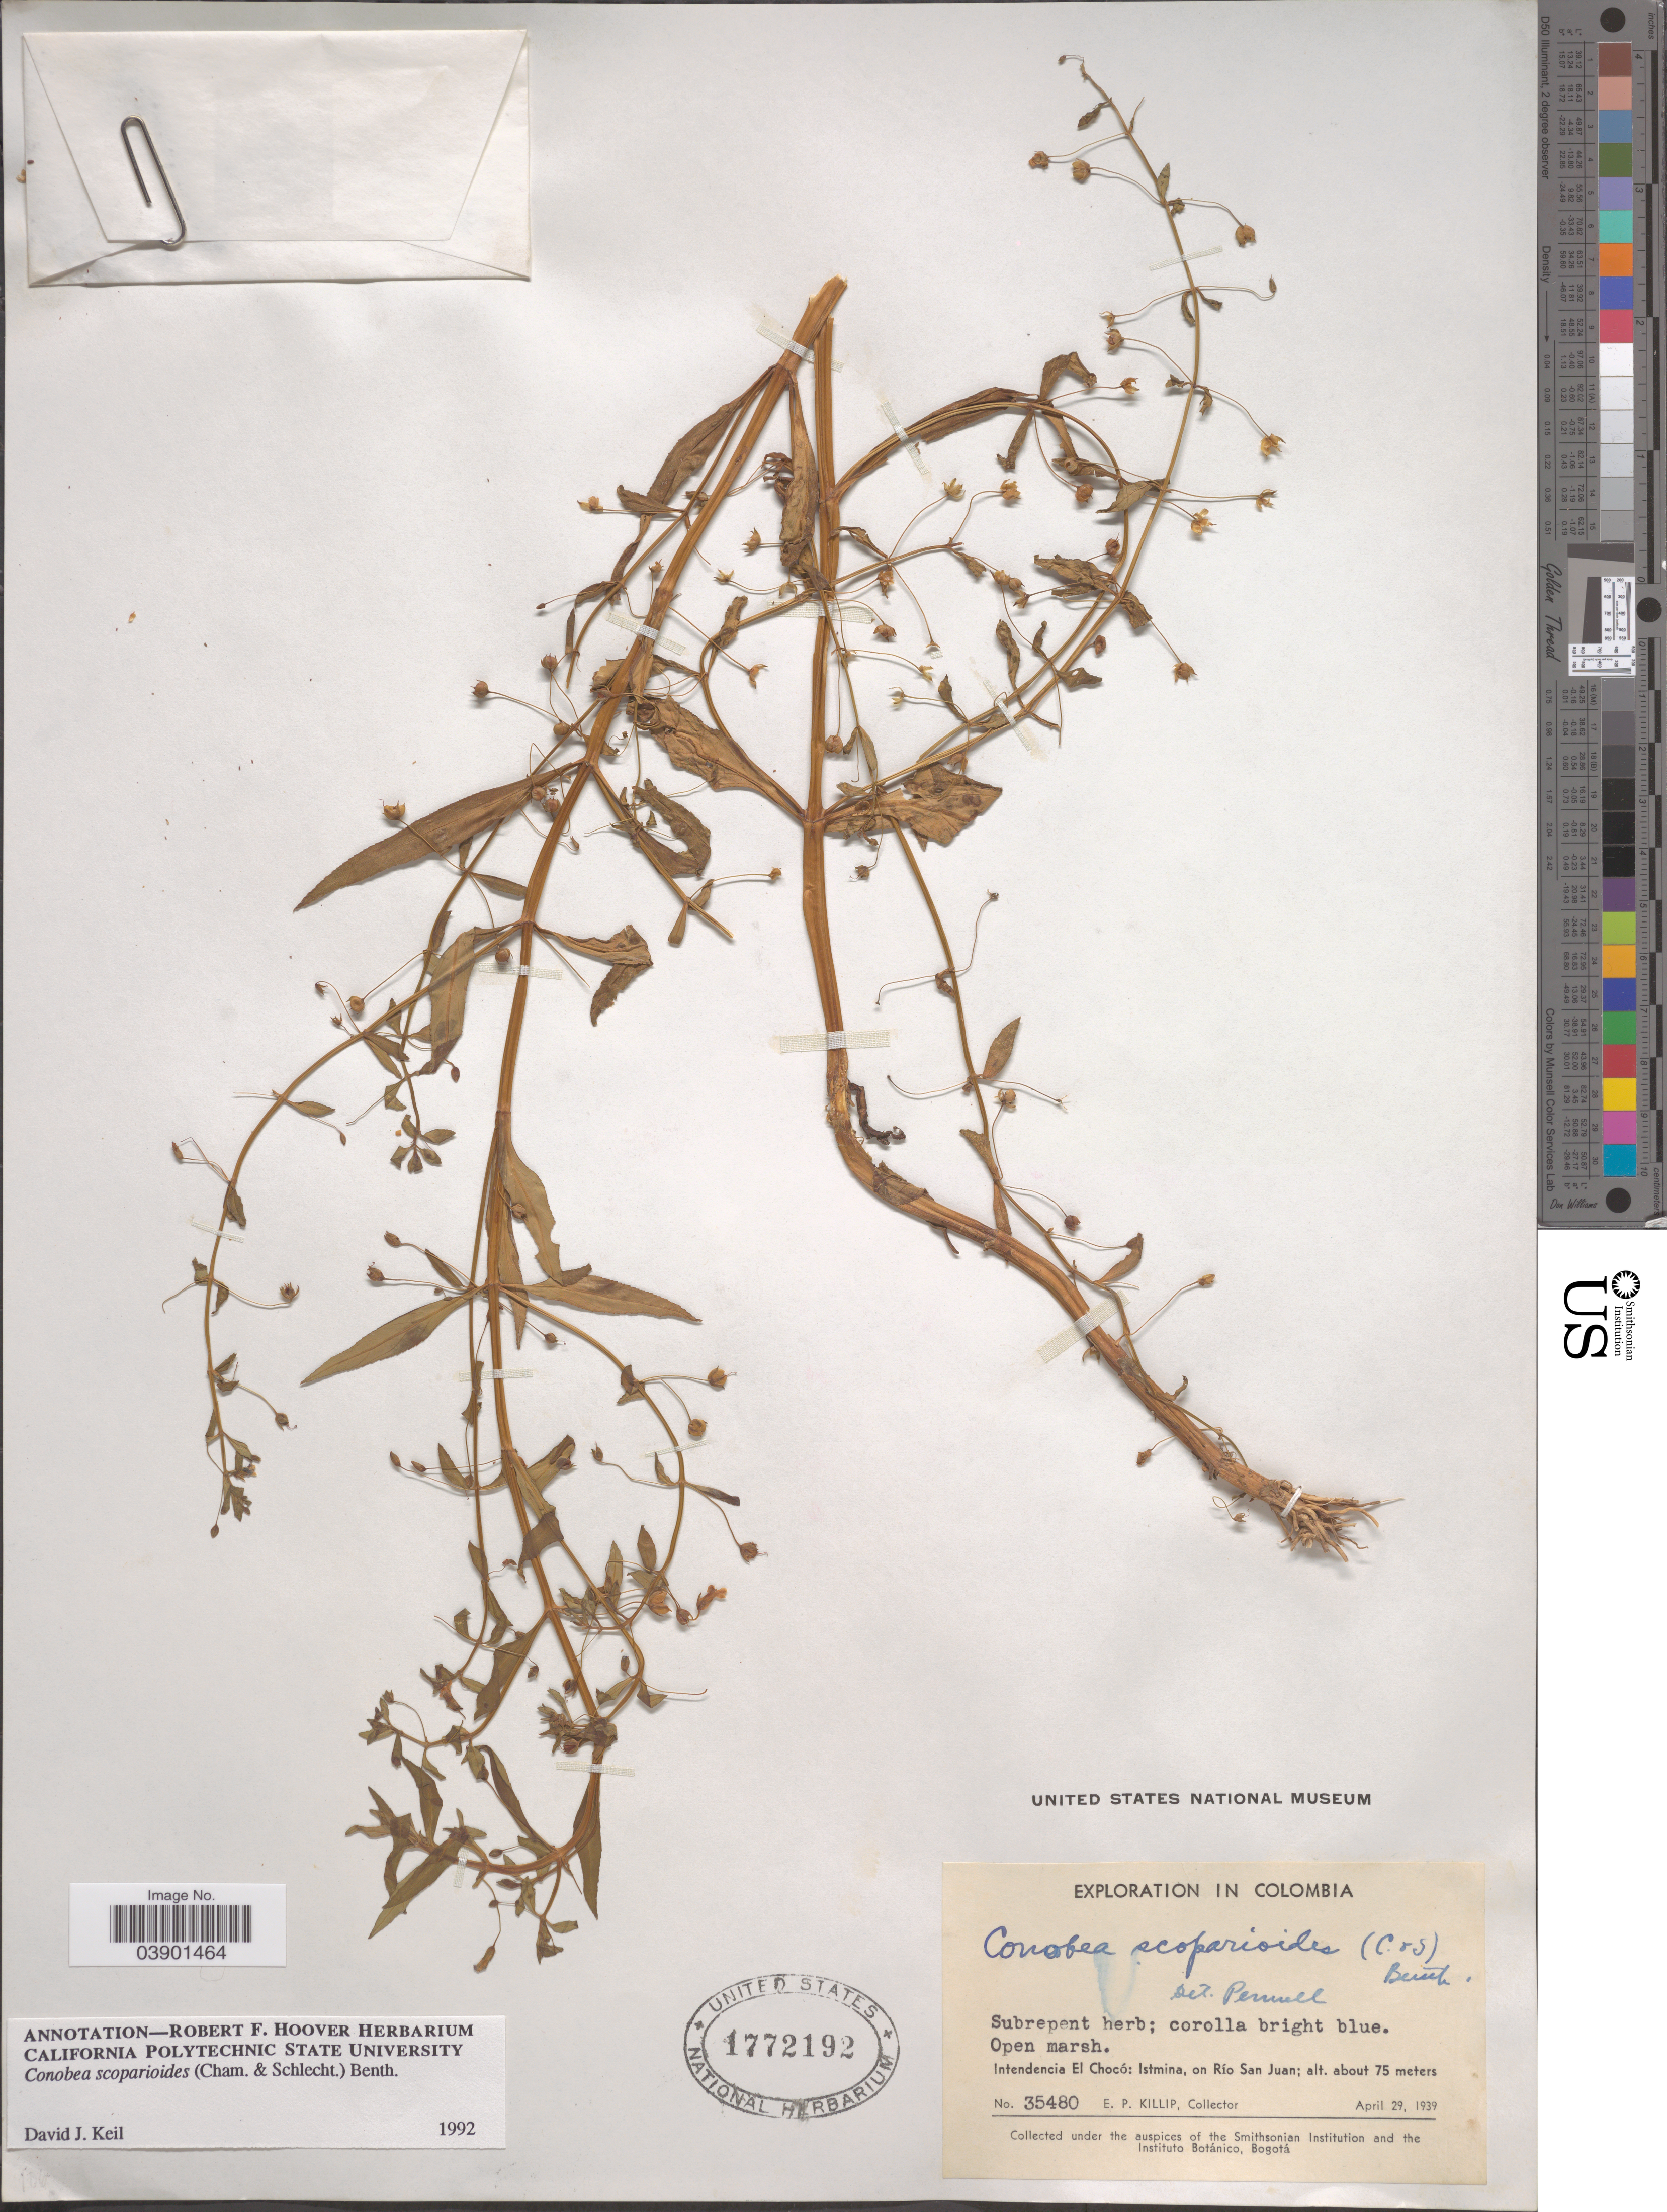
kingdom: Plantae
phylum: Tracheophyta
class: Magnoliopsida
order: Lamiales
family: Plantaginaceae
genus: Conobea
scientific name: Conobea scoparioides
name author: (Cham. & Schltdl.) Benth.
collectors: E. P. Killip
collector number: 35480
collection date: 1939-04-29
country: Colombia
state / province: Chocó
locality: Intendencia El Chocó: Istmina, on Río San Juan.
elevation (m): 75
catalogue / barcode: US 1772192